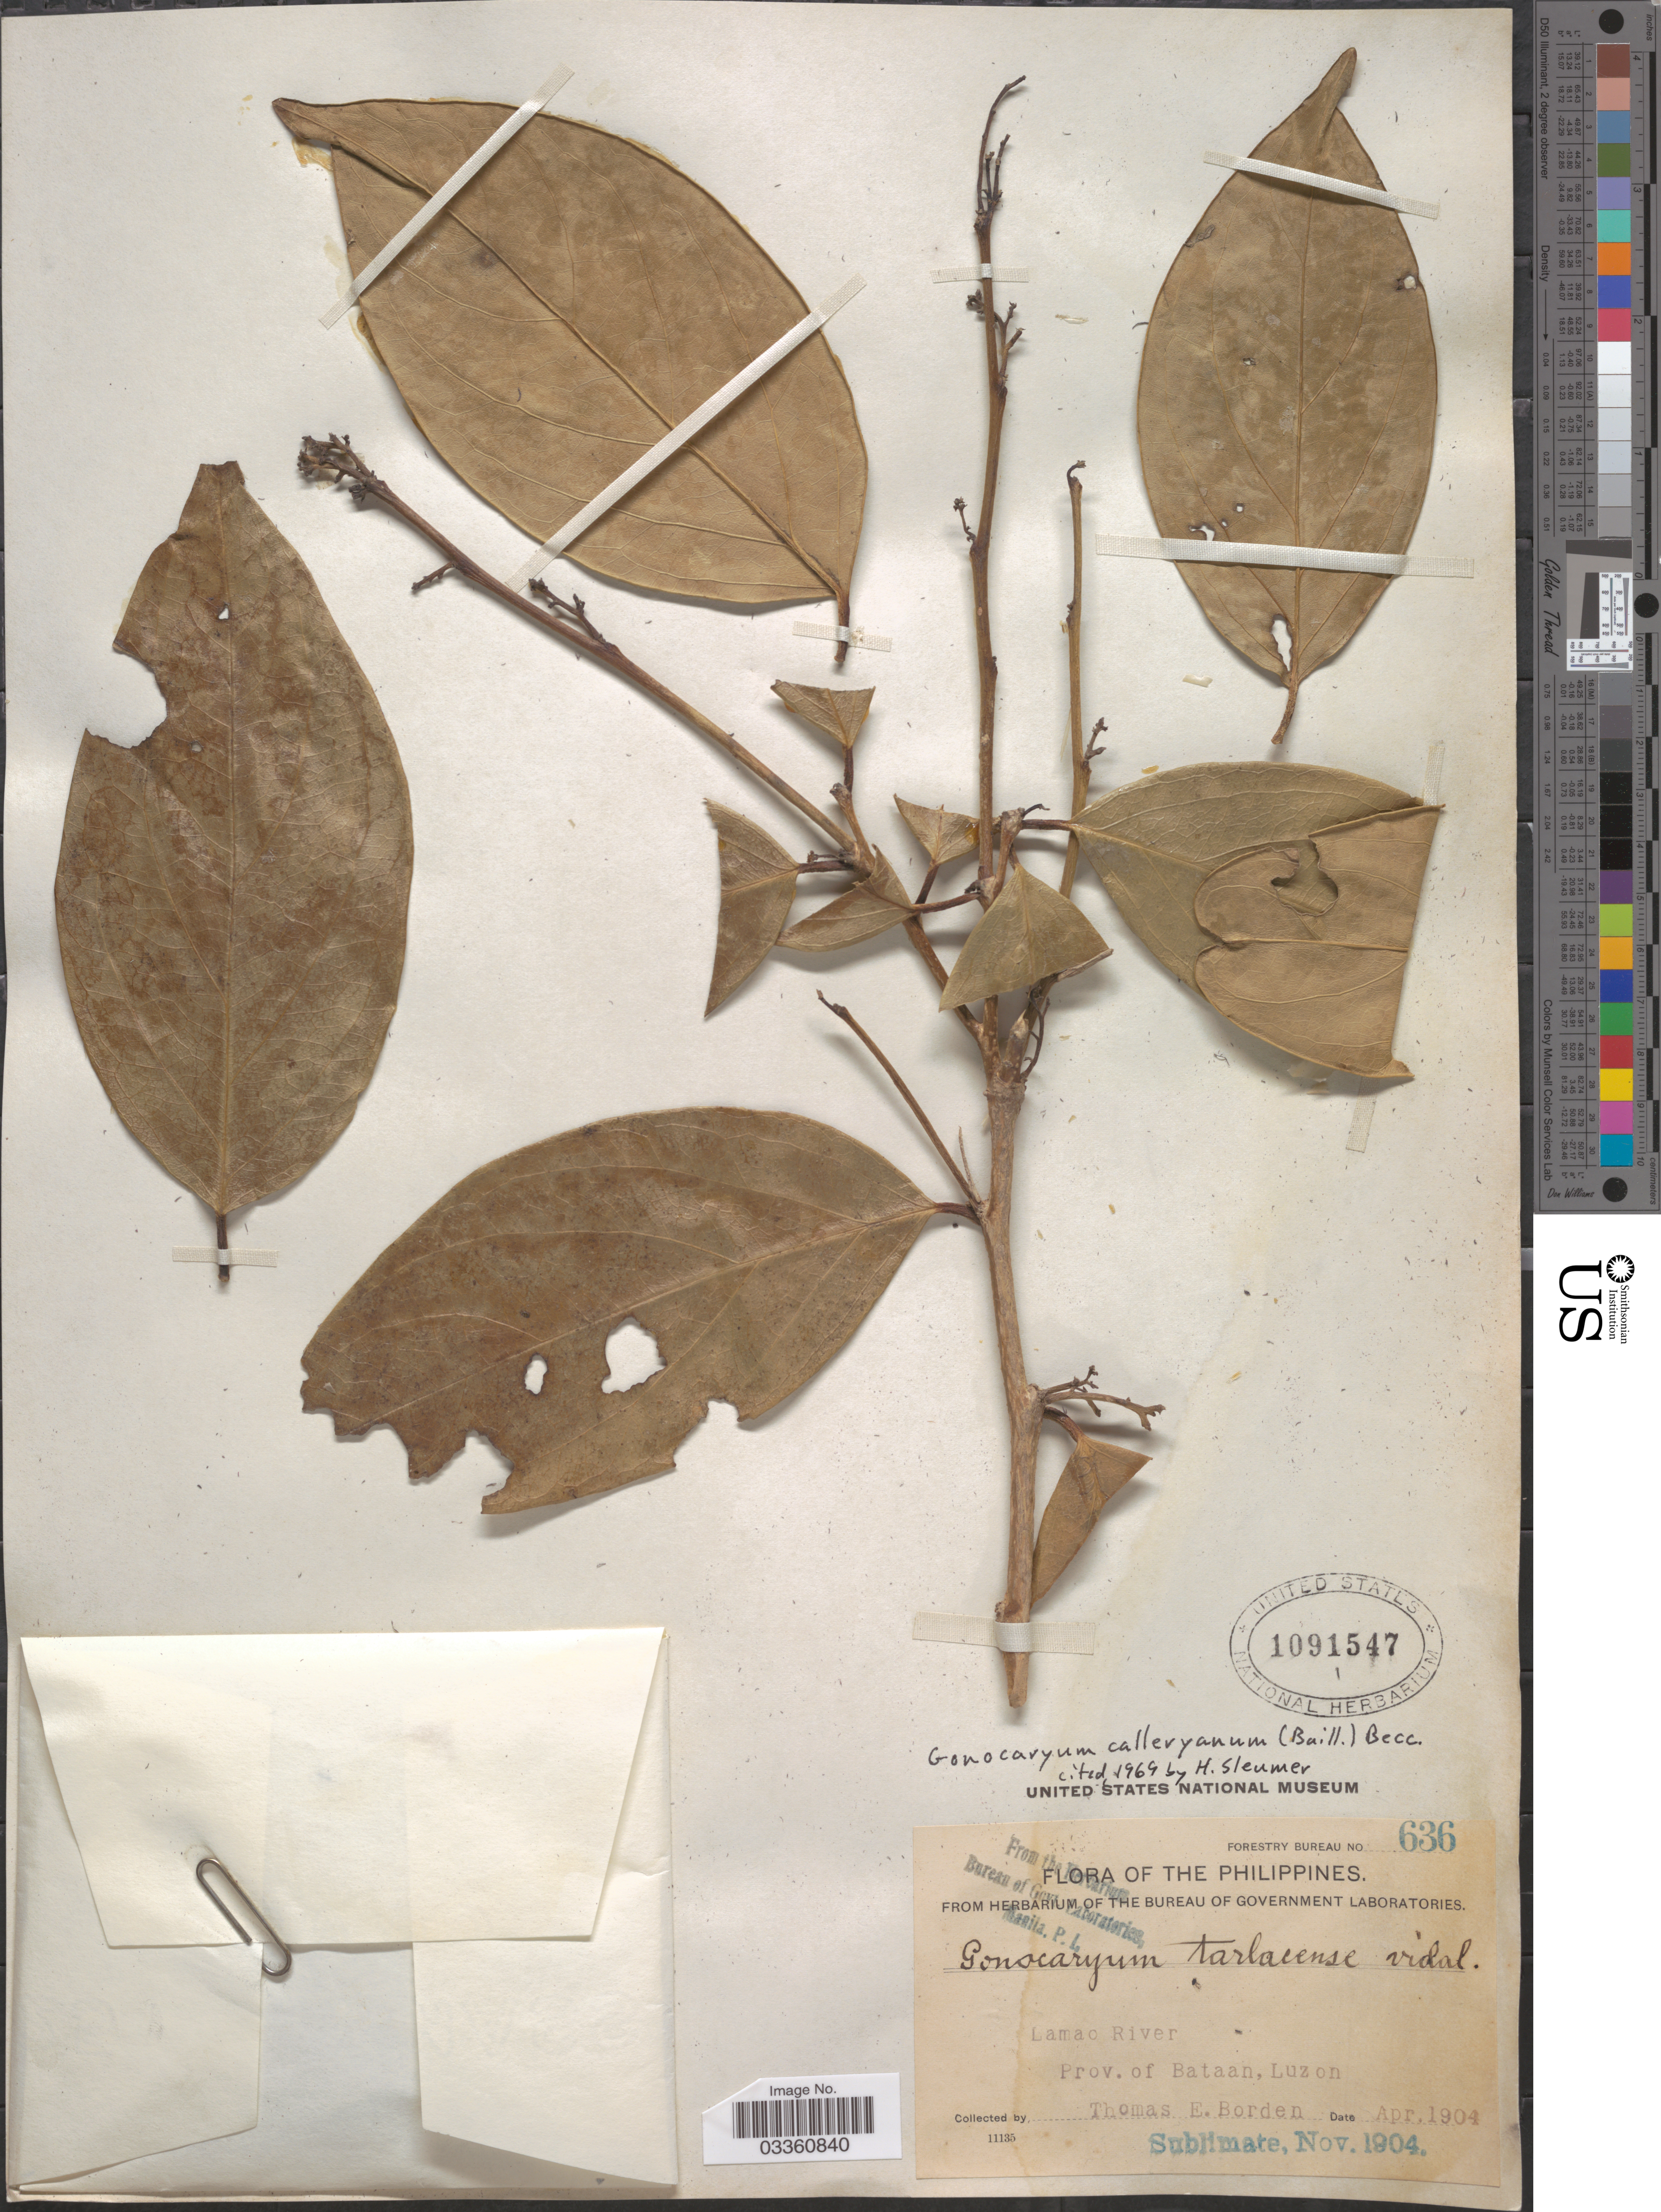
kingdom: Plantae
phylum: Tracheophyta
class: Magnoliopsida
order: Cardiopteridales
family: Cardiopteridaceae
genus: Gonocaryum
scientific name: Gonocaryum calleryanum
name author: (Baill.) Becc.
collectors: T. E. Borden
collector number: Forestry Bureau 636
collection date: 1904-04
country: Philippines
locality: Lamao River. Prov. of Bataan, Luzon.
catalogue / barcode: US 1091547